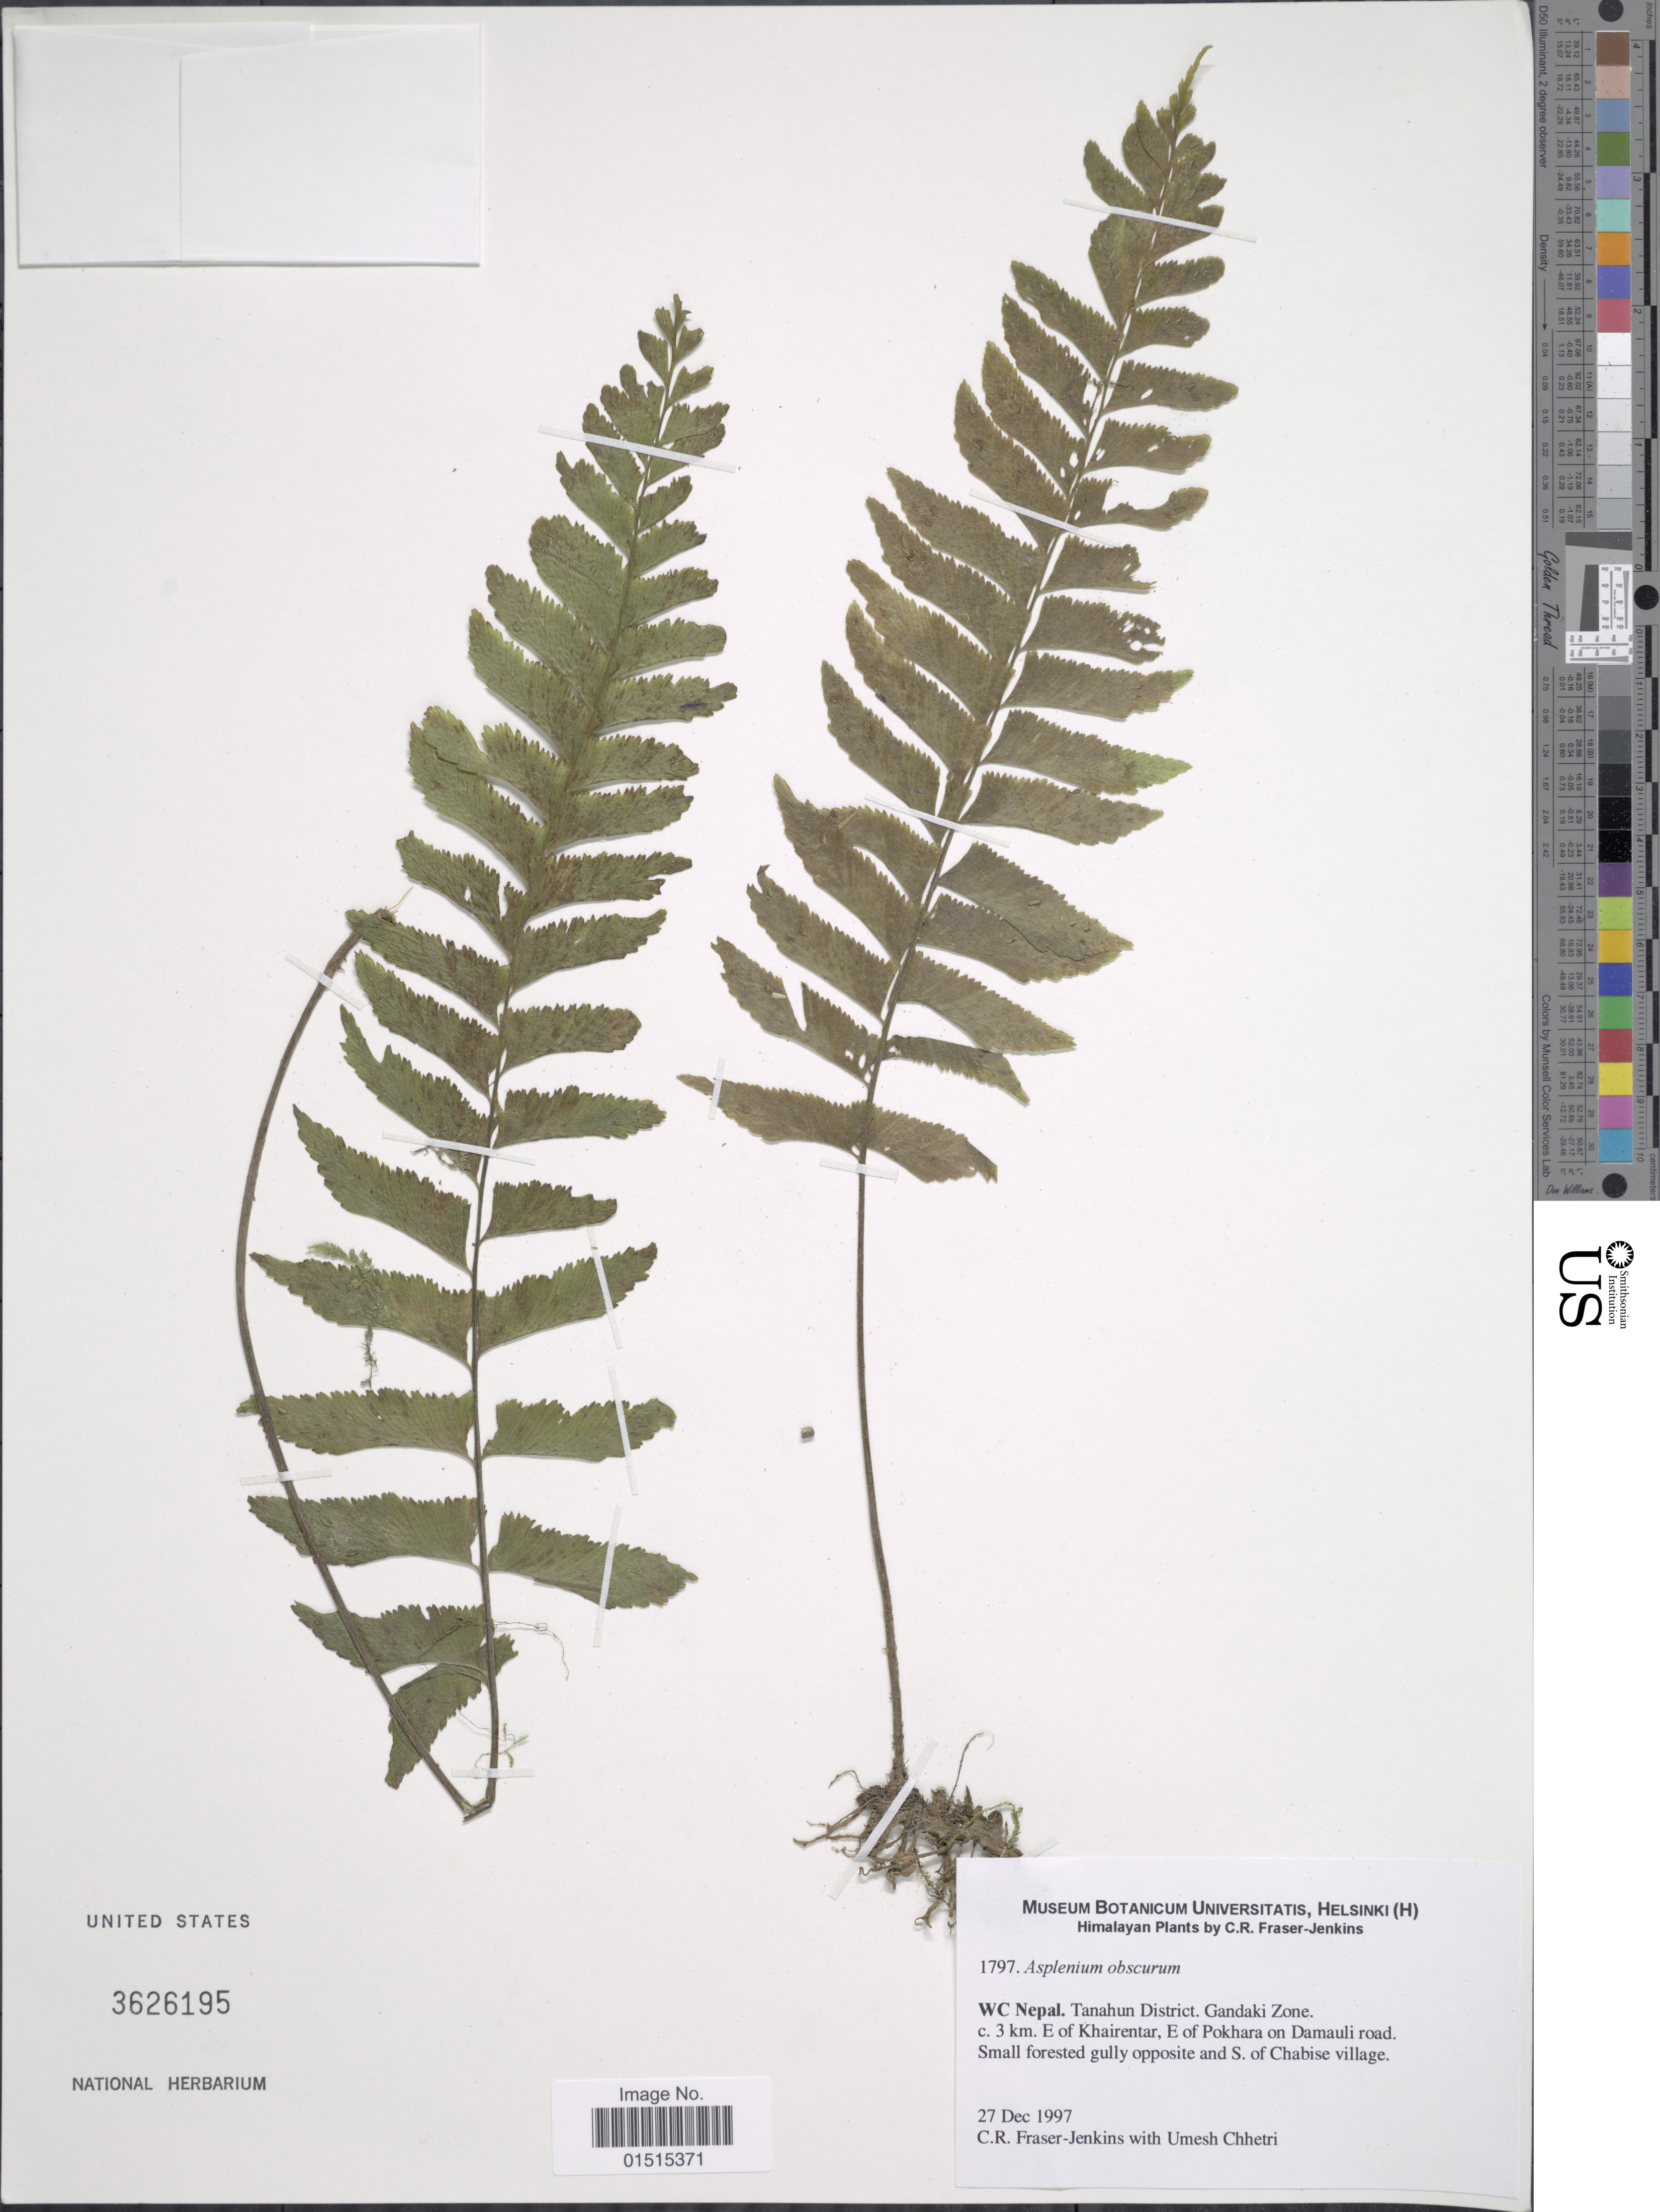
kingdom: Plantae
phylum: Tracheophyta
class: Polypodiopsida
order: Polypodiales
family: Aspleniaceae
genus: Asplenium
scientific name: Asplenium obscurum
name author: Blume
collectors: C. R. Fraser-Jenkins & U. Chhetri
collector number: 1797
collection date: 1997-12-27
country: Nepal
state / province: Gandaki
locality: WC Nepal. Tanahun District. Gandaki Zone. c. 3 km. E of Khairentar, E of Pokhara on Damauli road. Small forested gully opposite and S. of Chabise village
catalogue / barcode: US 3626195